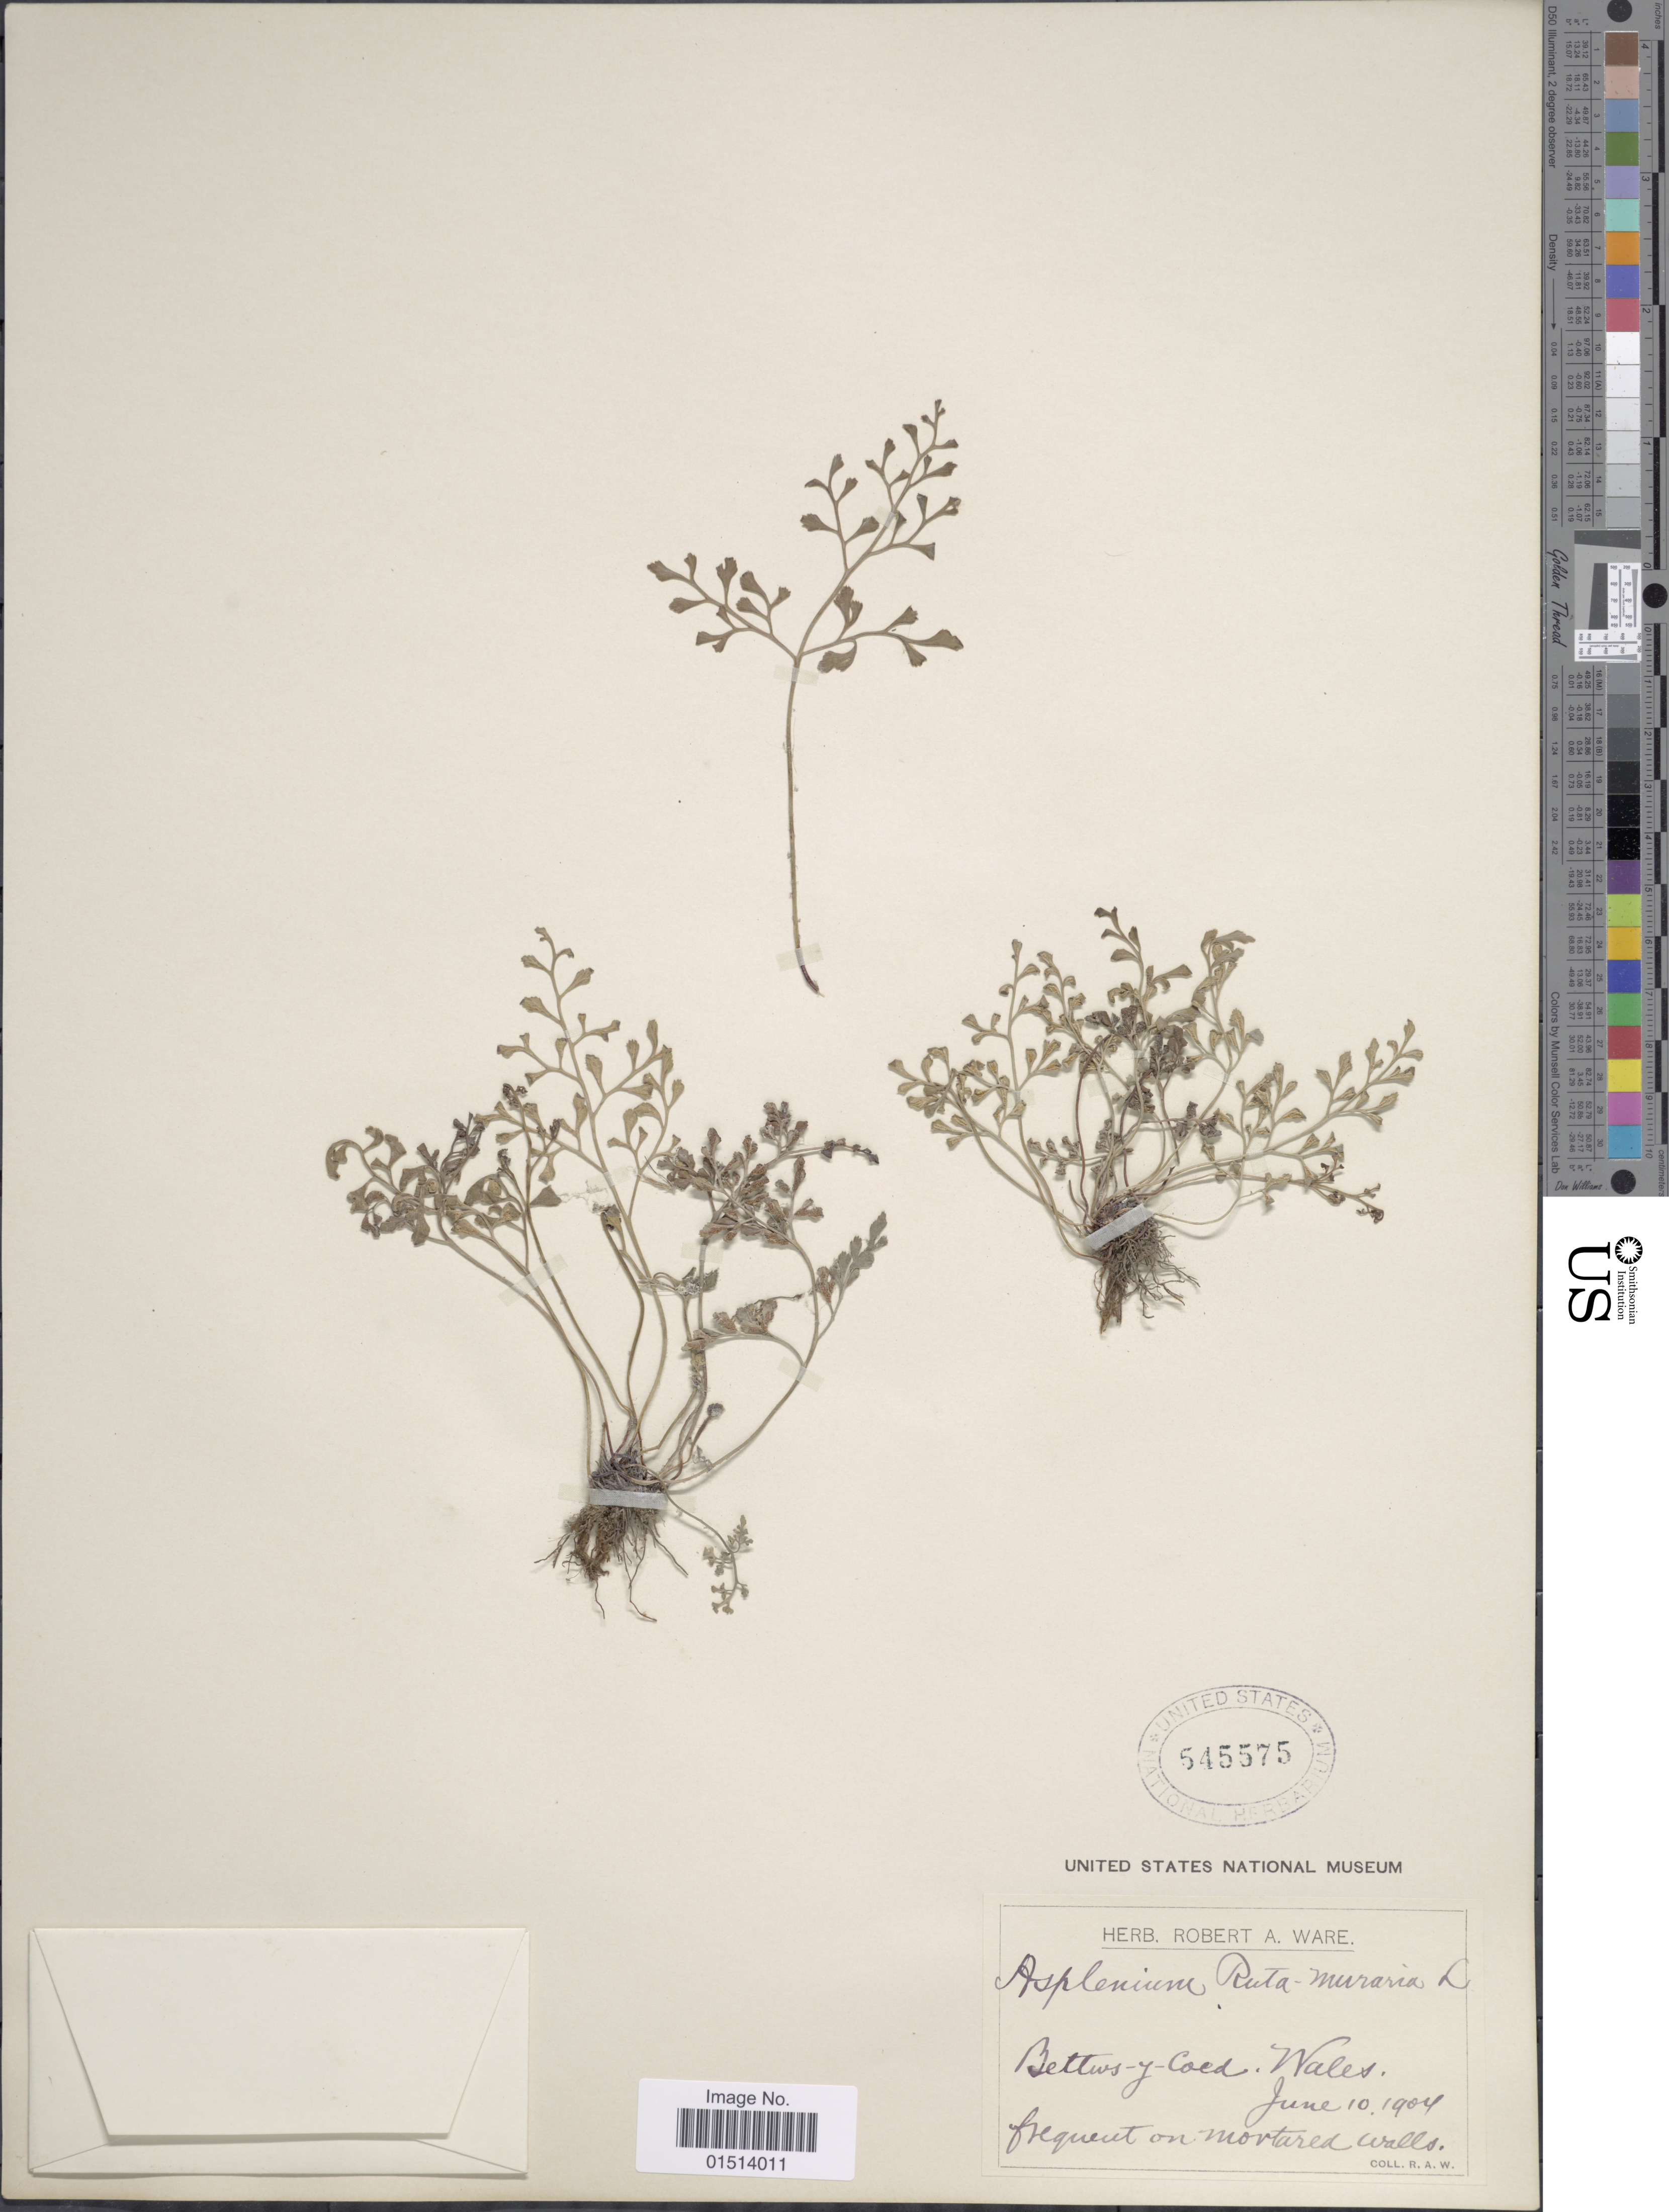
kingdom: Plantae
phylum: Tracheophyta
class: Polypodiopsida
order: Polypodiales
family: Aspleniaceae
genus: Asplenium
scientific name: Asplenium ruta-muraria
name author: L.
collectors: R. Ware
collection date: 1904-06-10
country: United Kingdom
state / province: Wales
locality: Bettws-y-Coed, Wales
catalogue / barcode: US 545575